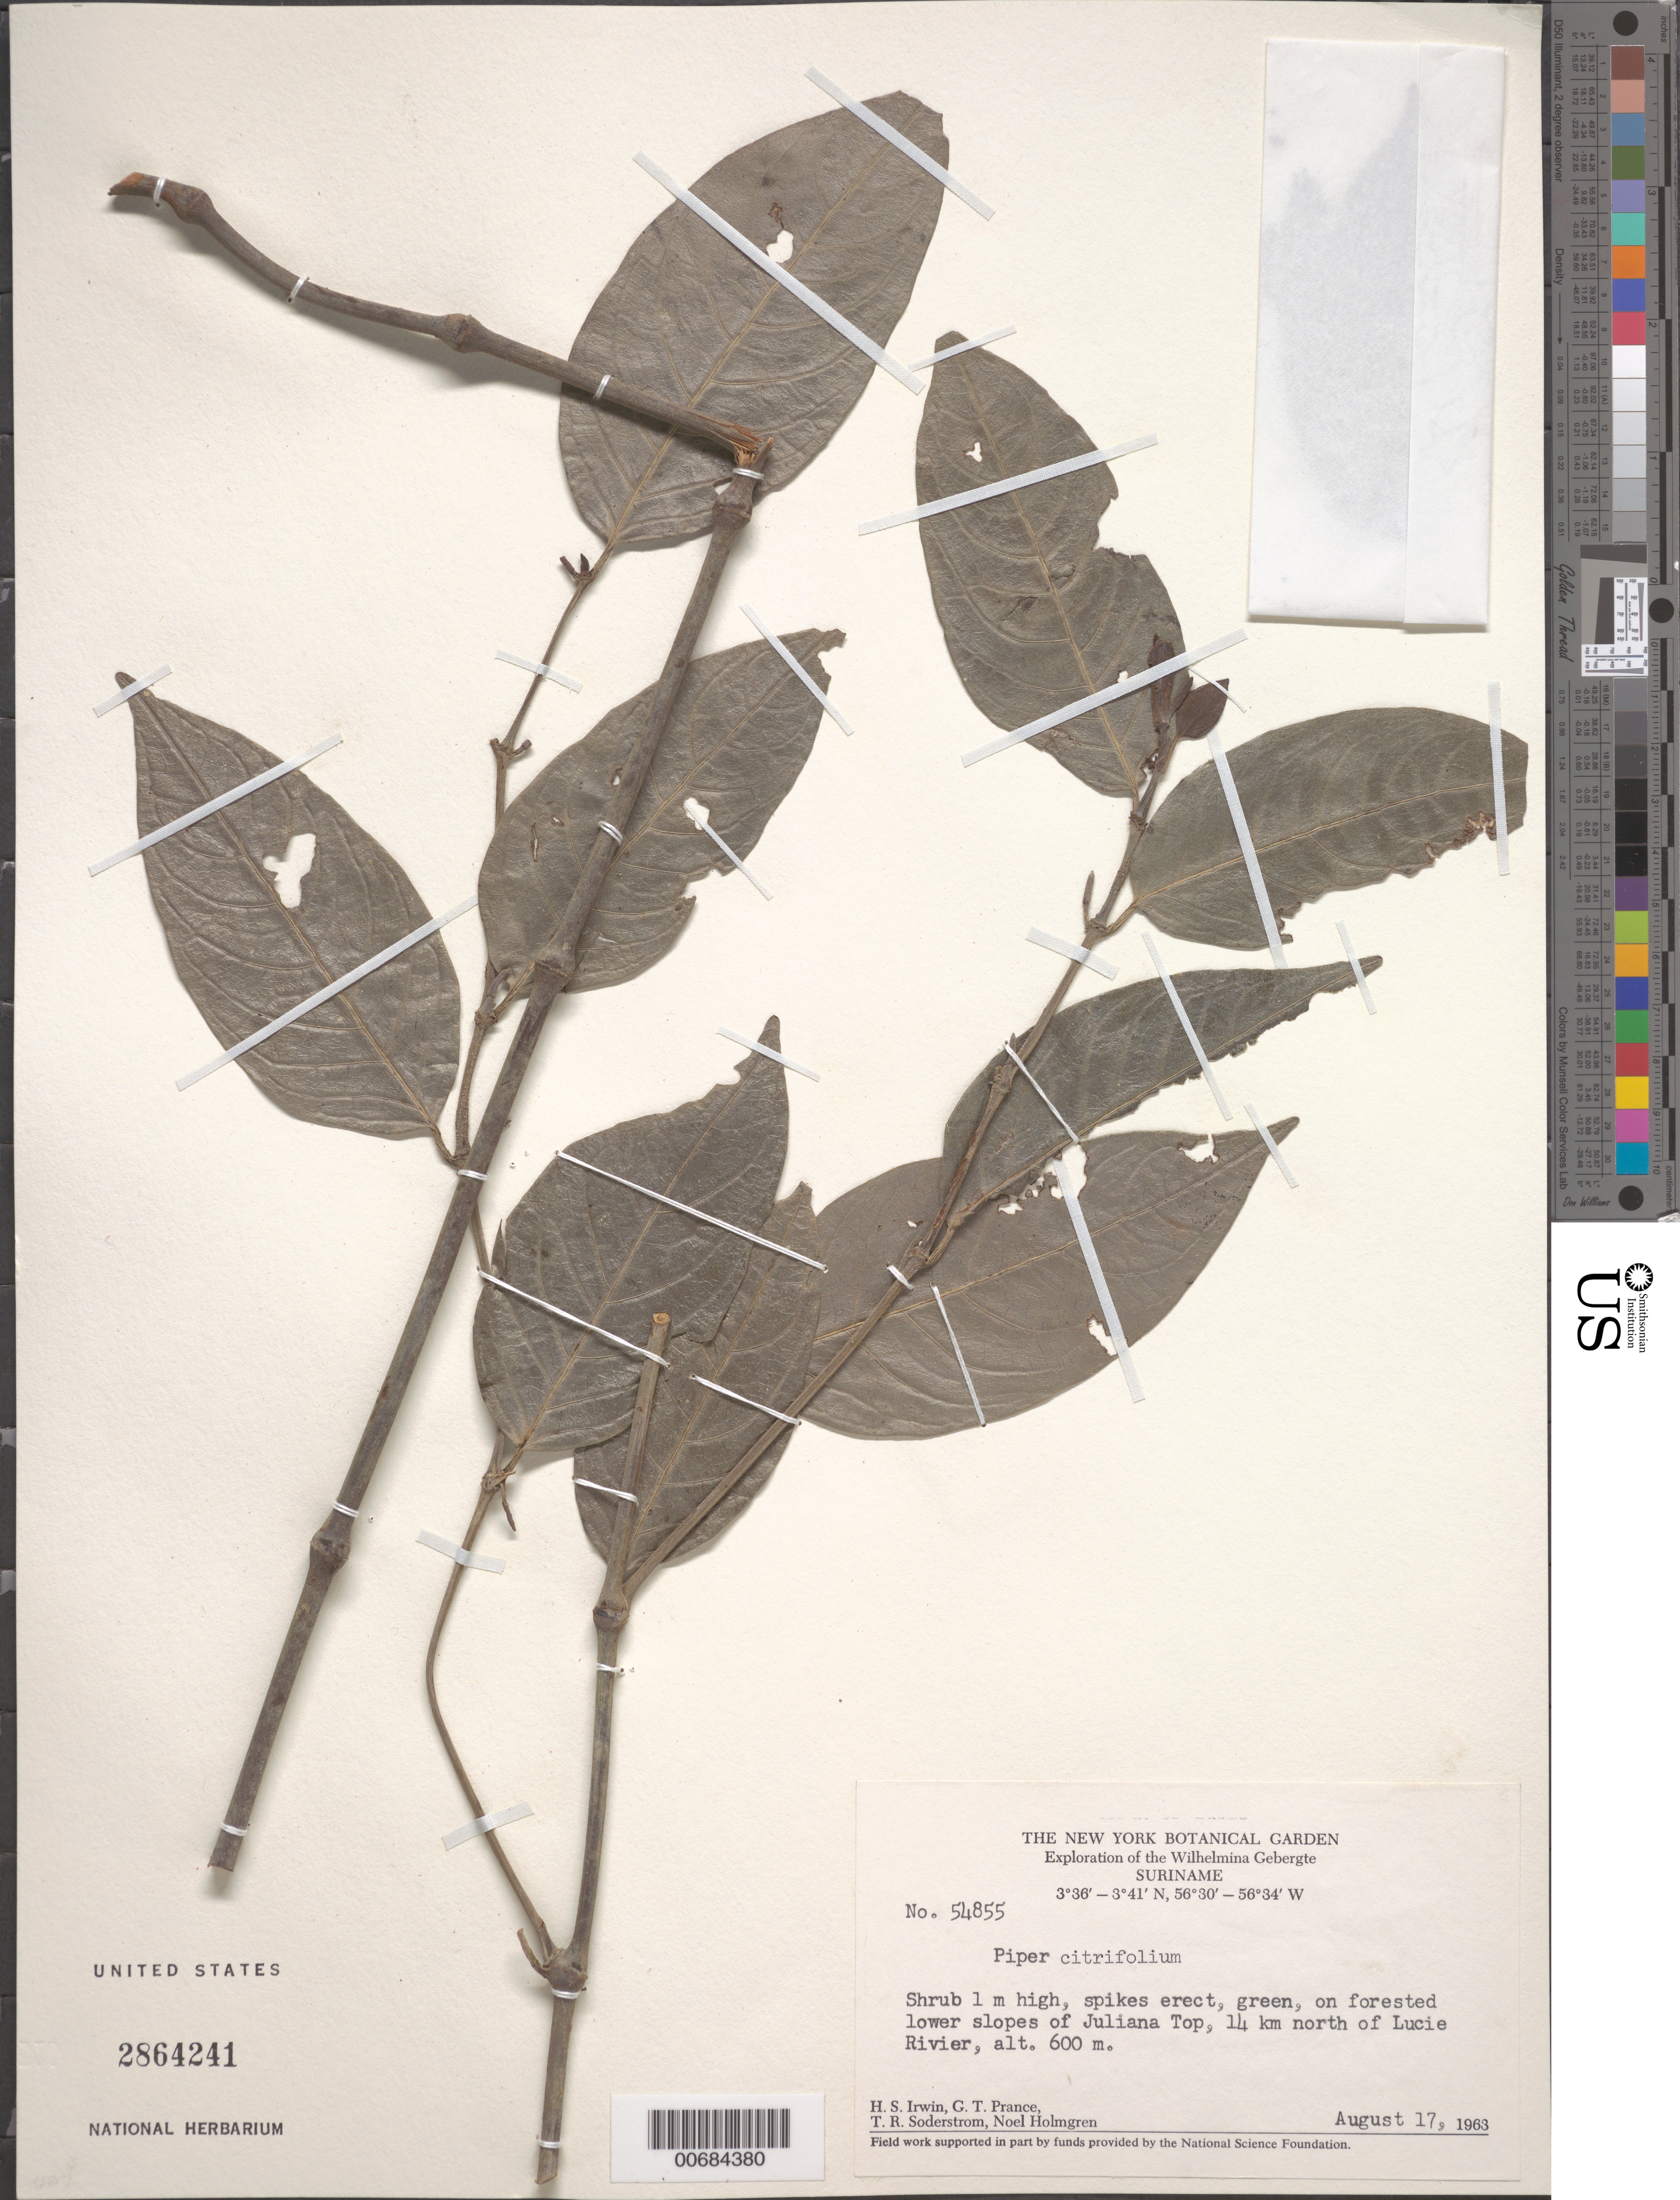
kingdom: Plantae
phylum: Tracheophyta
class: Magnoliopsida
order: Piperales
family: Piperaceae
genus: Piper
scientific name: Piper citrifolium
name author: Lam.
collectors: H. Irwin, G. T. Prance, T. R. Soderstrom & N. H. Holmgren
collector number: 54855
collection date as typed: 17-Aug-63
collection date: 1963-08-17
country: Suriname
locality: Juliana Top, 14 km N of Lucie R., Wilhelmina Gebergte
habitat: Forested lower slopes of Juliana Top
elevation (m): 600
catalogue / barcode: US 2864241